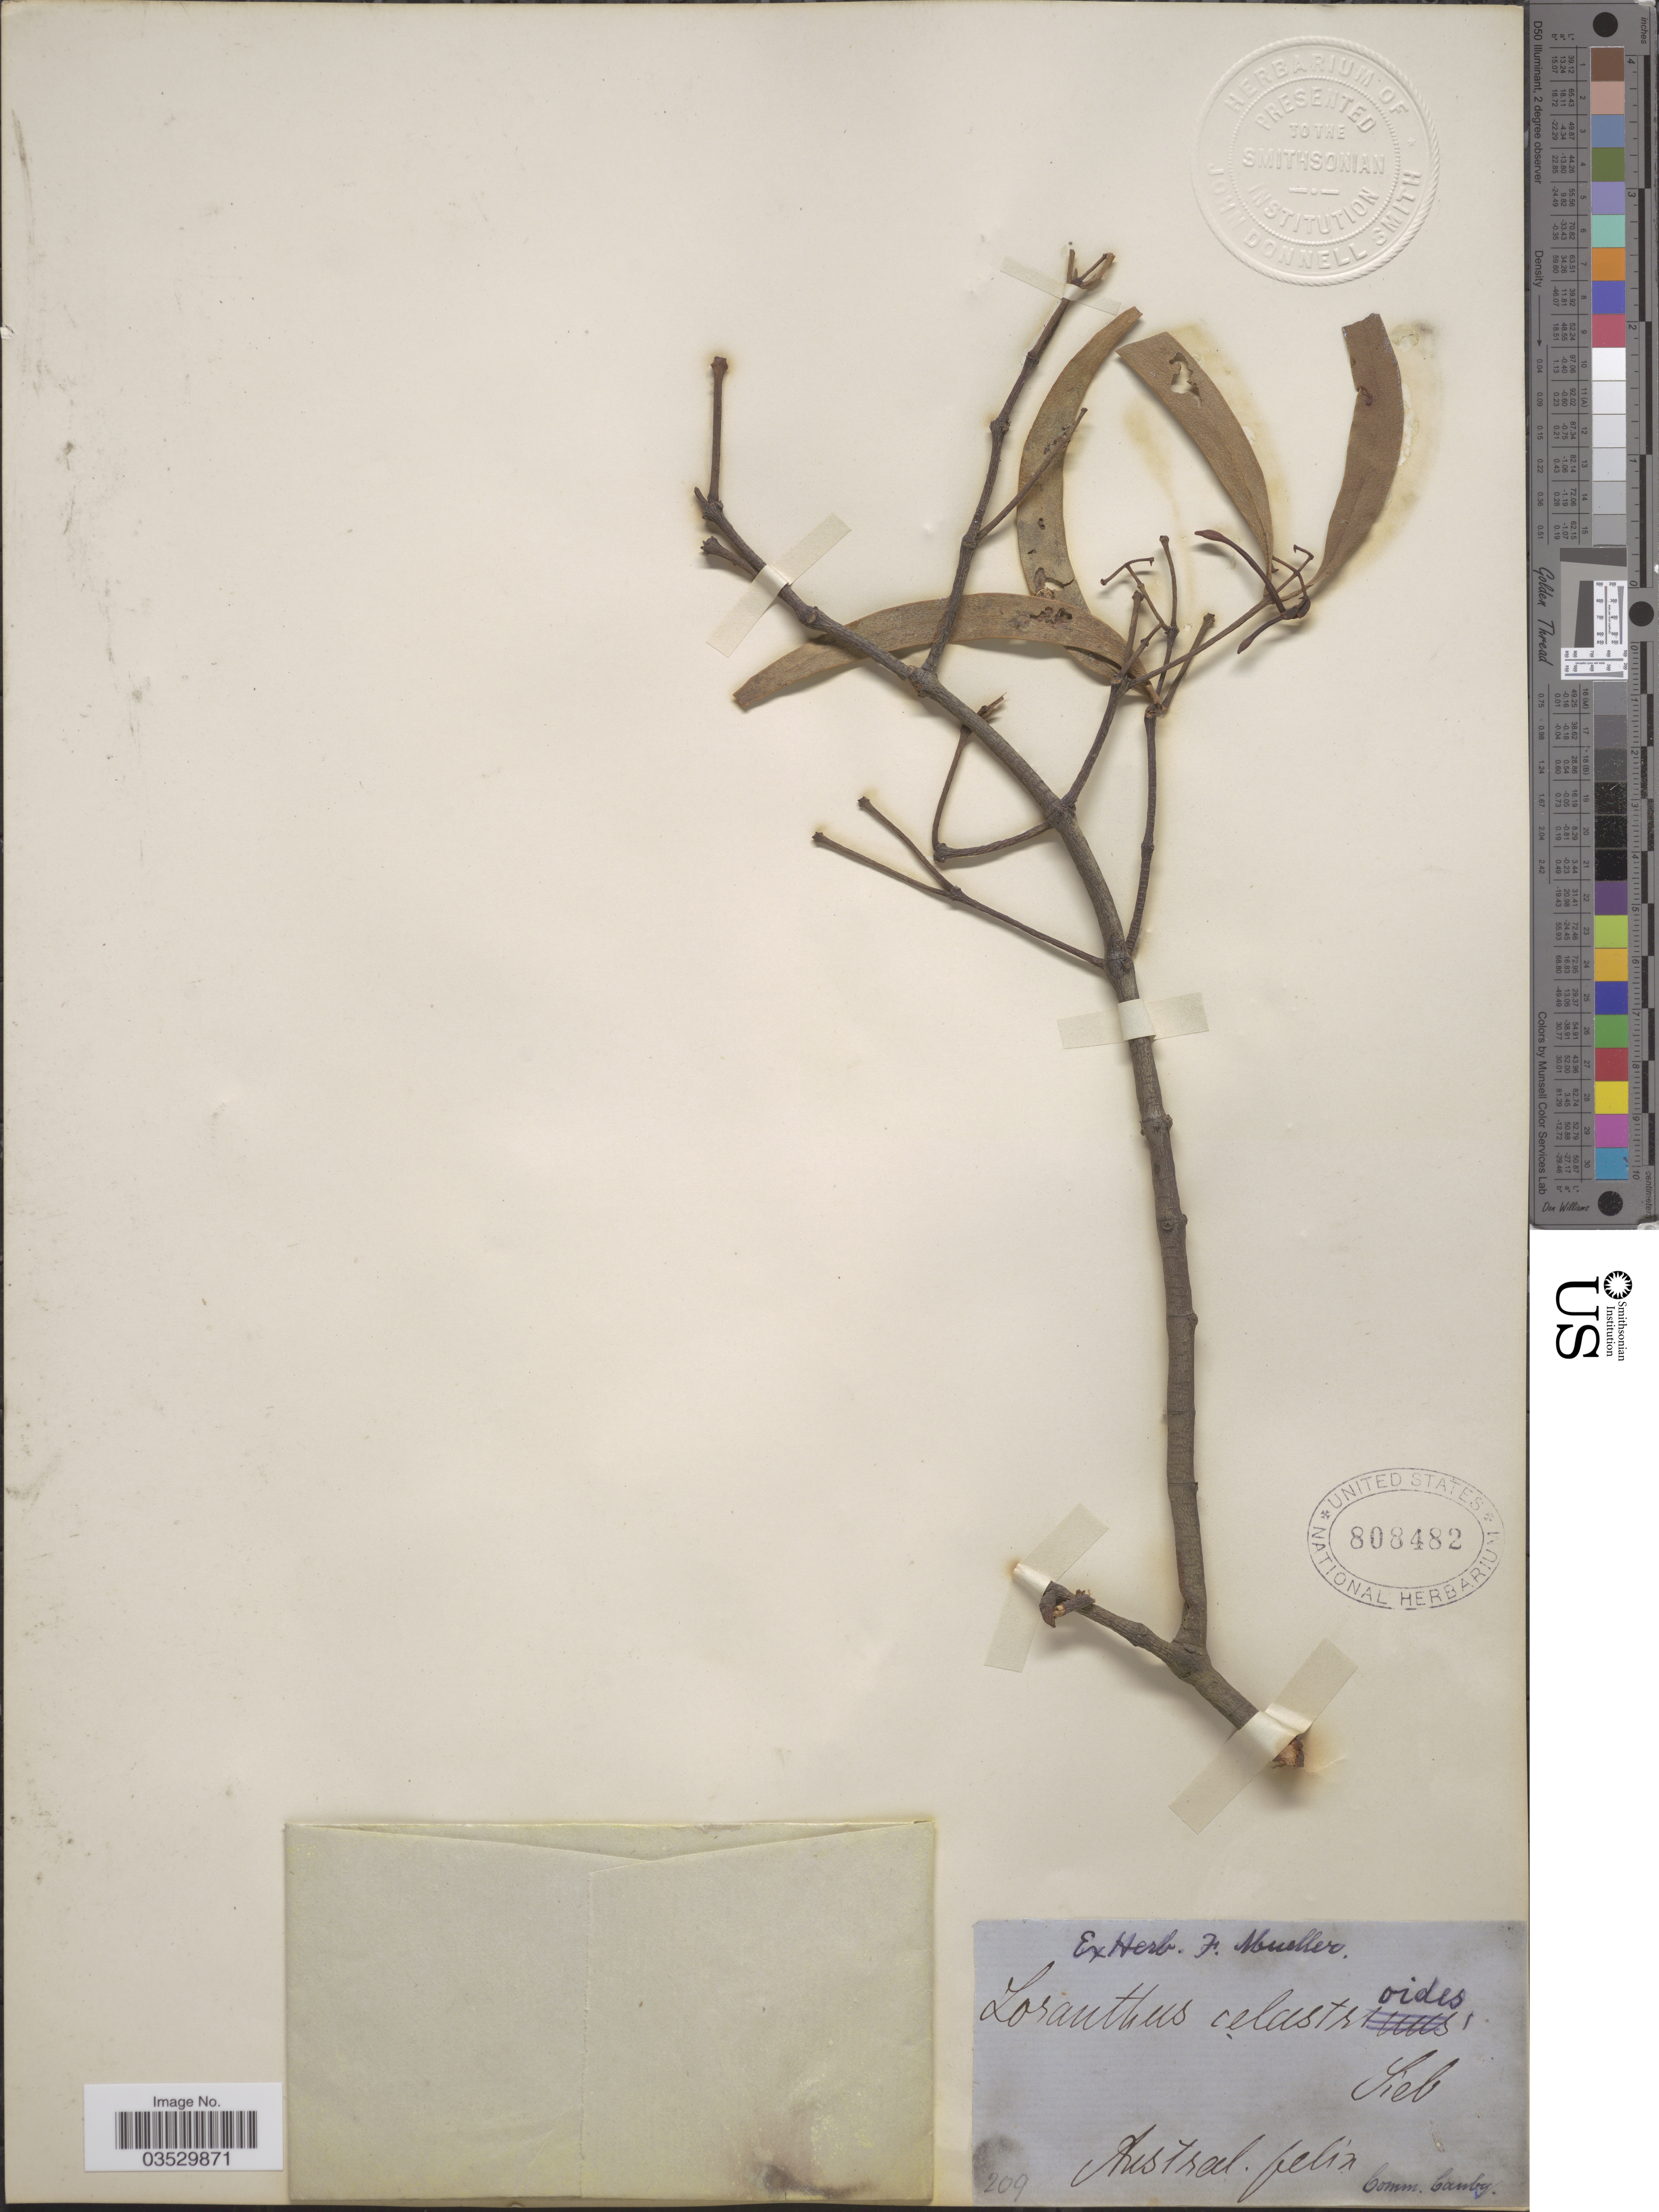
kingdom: Plantae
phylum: Tracheophyta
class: Magnoliopsida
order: Santalales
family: Loranthaceae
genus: Muellerina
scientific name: Muellerina celastroides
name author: (Schult. & Schult. f.) Tiegh.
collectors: ex herb. Ferd. Mueller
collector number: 209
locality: Austral. pelix [unsure placement]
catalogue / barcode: US 808482